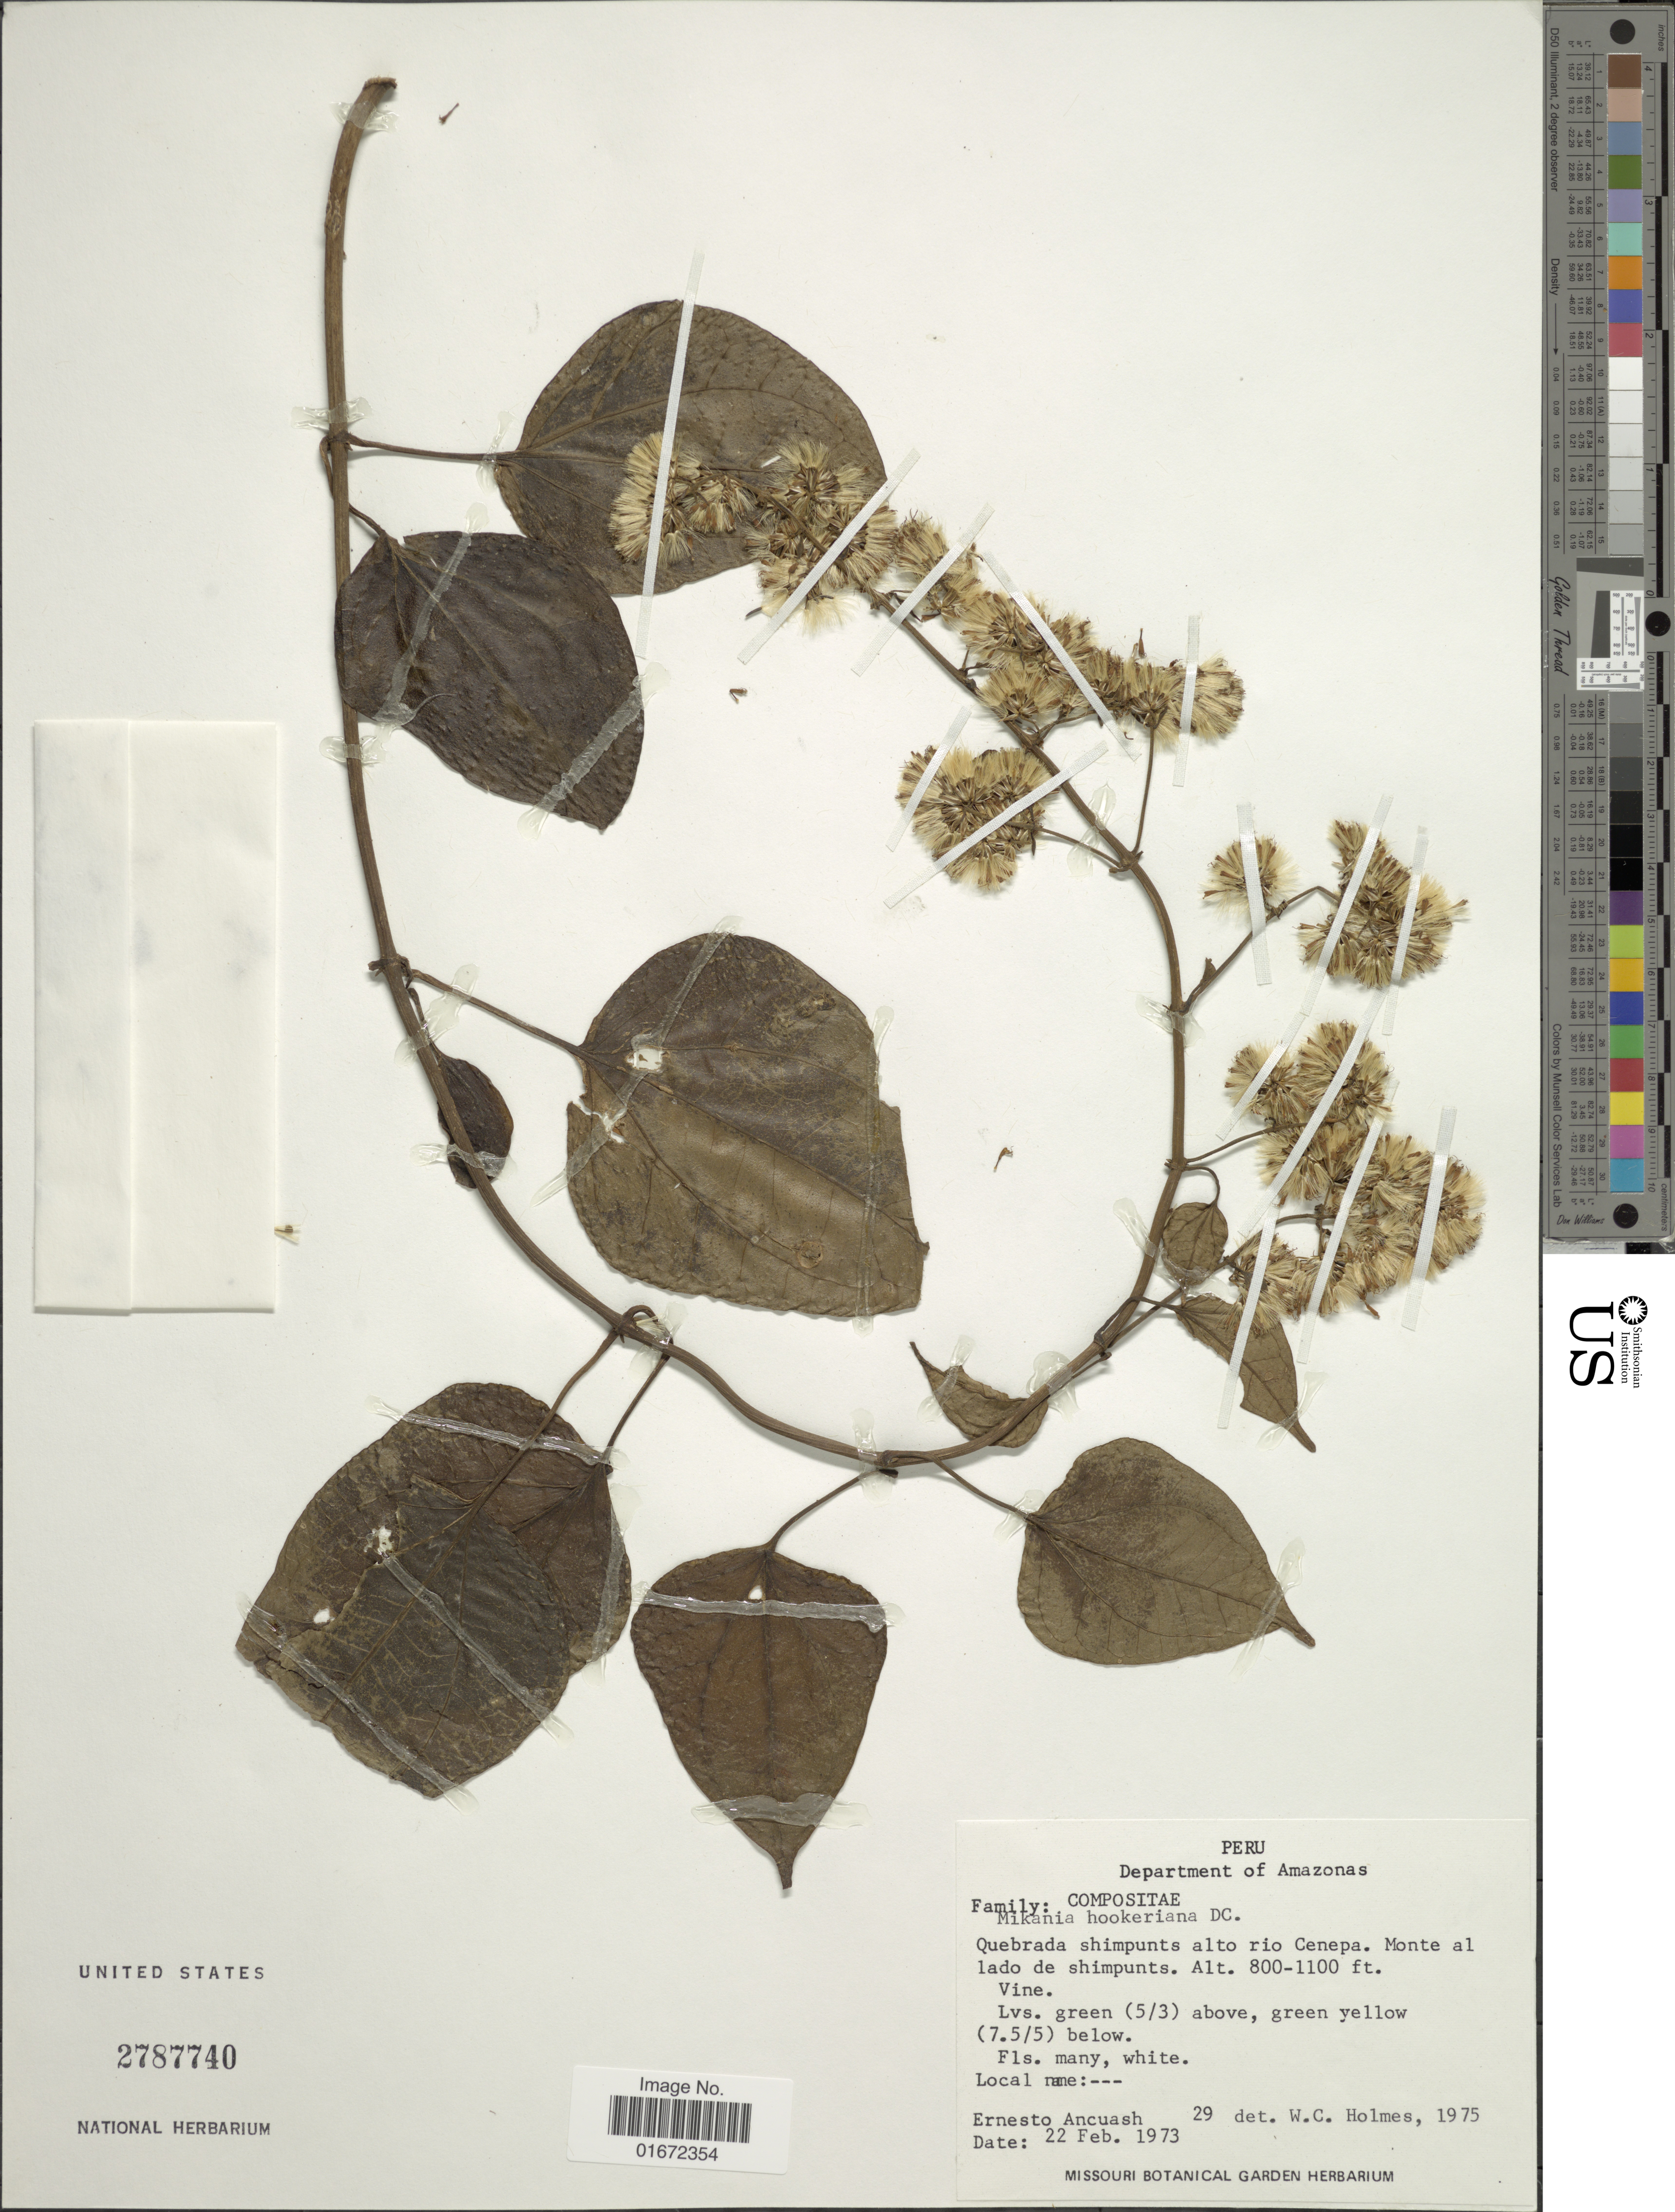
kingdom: Plantae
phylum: Tracheophyta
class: Magnoliopsida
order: Asterales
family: Asteraceae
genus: Mikania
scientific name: Mikania hookeriana var. platyphylla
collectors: E. Ancuash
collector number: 29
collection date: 1973-02-22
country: Peru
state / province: Amazonas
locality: Department of Amazonas. Quebrada chimpunts alto rio Cenepa. Monte al lado de shimpunts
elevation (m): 244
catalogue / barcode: US 2787740